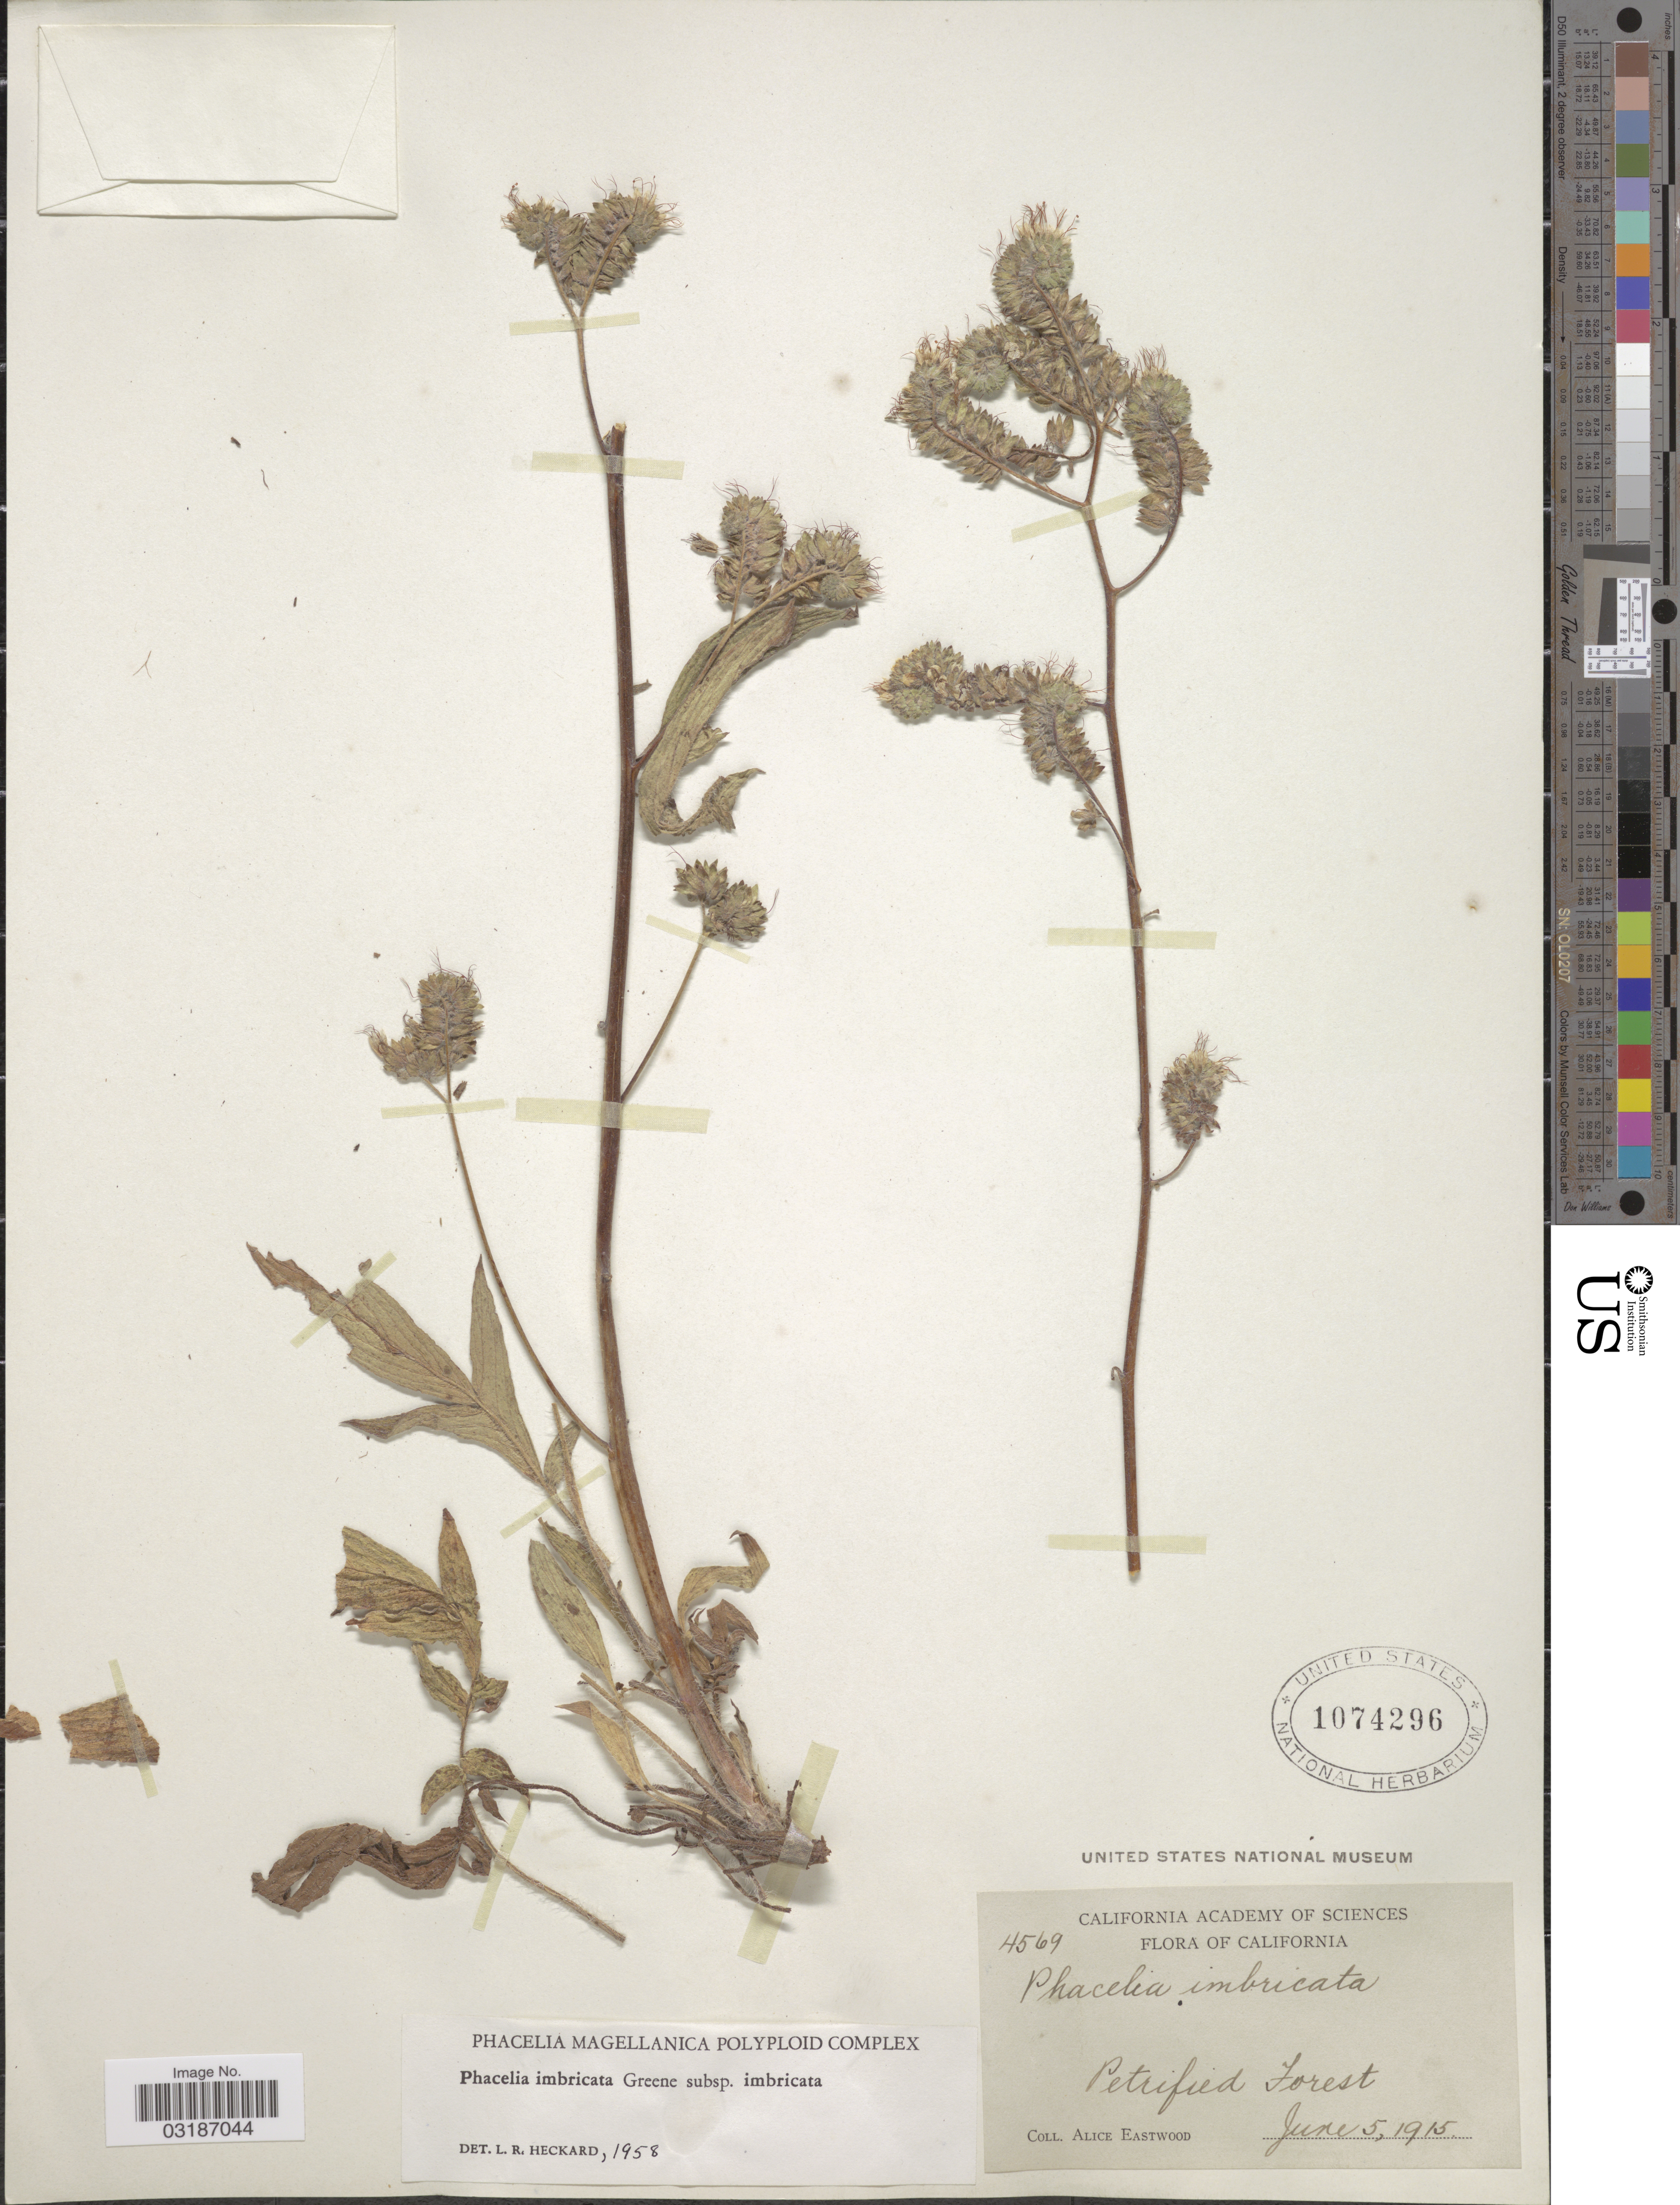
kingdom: Plantae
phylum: Tracheophyta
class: Magnoliopsida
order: Boraginales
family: Hydrophyllaceae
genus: Phacelia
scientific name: Phacelia imbricata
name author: Greene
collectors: A. Eastwood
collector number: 4569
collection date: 1915-06-05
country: United States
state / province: California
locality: Petrified Forest.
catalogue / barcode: US 1074296